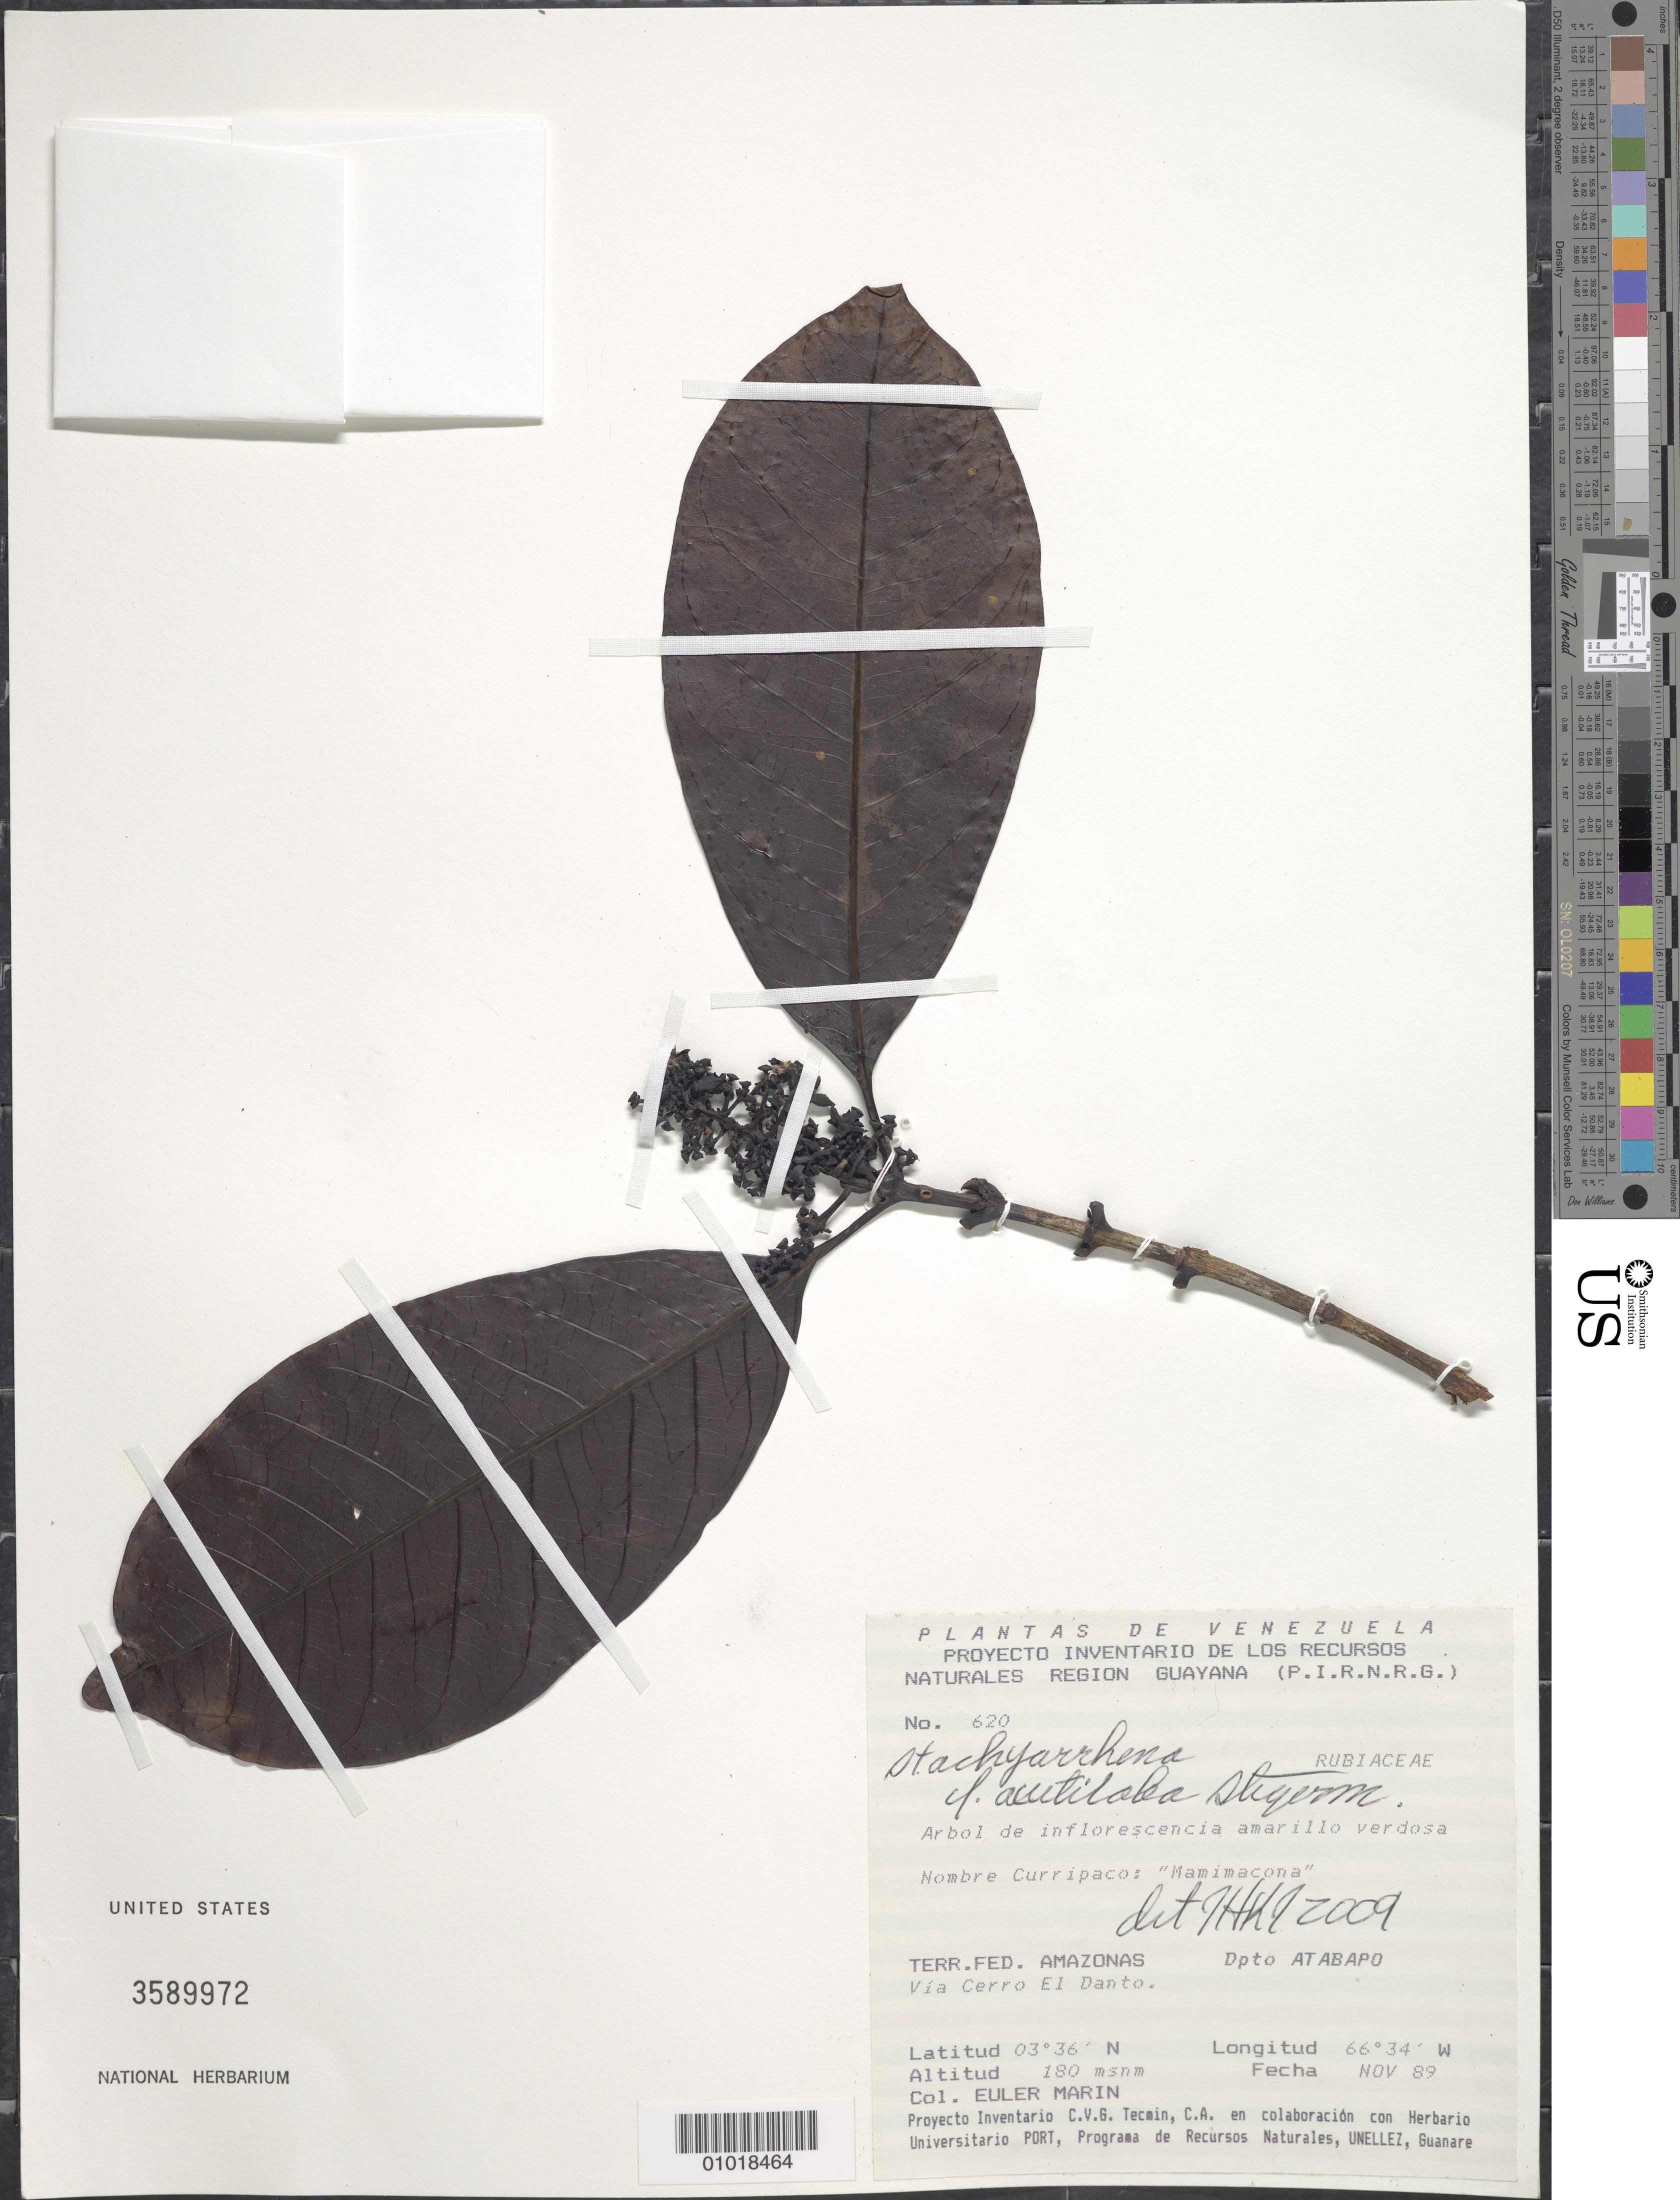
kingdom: Plantae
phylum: Tracheophyta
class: Magnoliopsida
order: Gentianales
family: Rubiaceae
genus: Stachyarrhena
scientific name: Stachyarrhena acutiloba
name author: Steyerm.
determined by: Kirkbride, J. H.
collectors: E. Marin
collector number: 620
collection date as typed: Nov-89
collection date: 1989-11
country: Venezuela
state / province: Amazonas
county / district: Atabapo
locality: Via Cerro El Danto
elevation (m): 180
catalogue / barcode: US 3589972